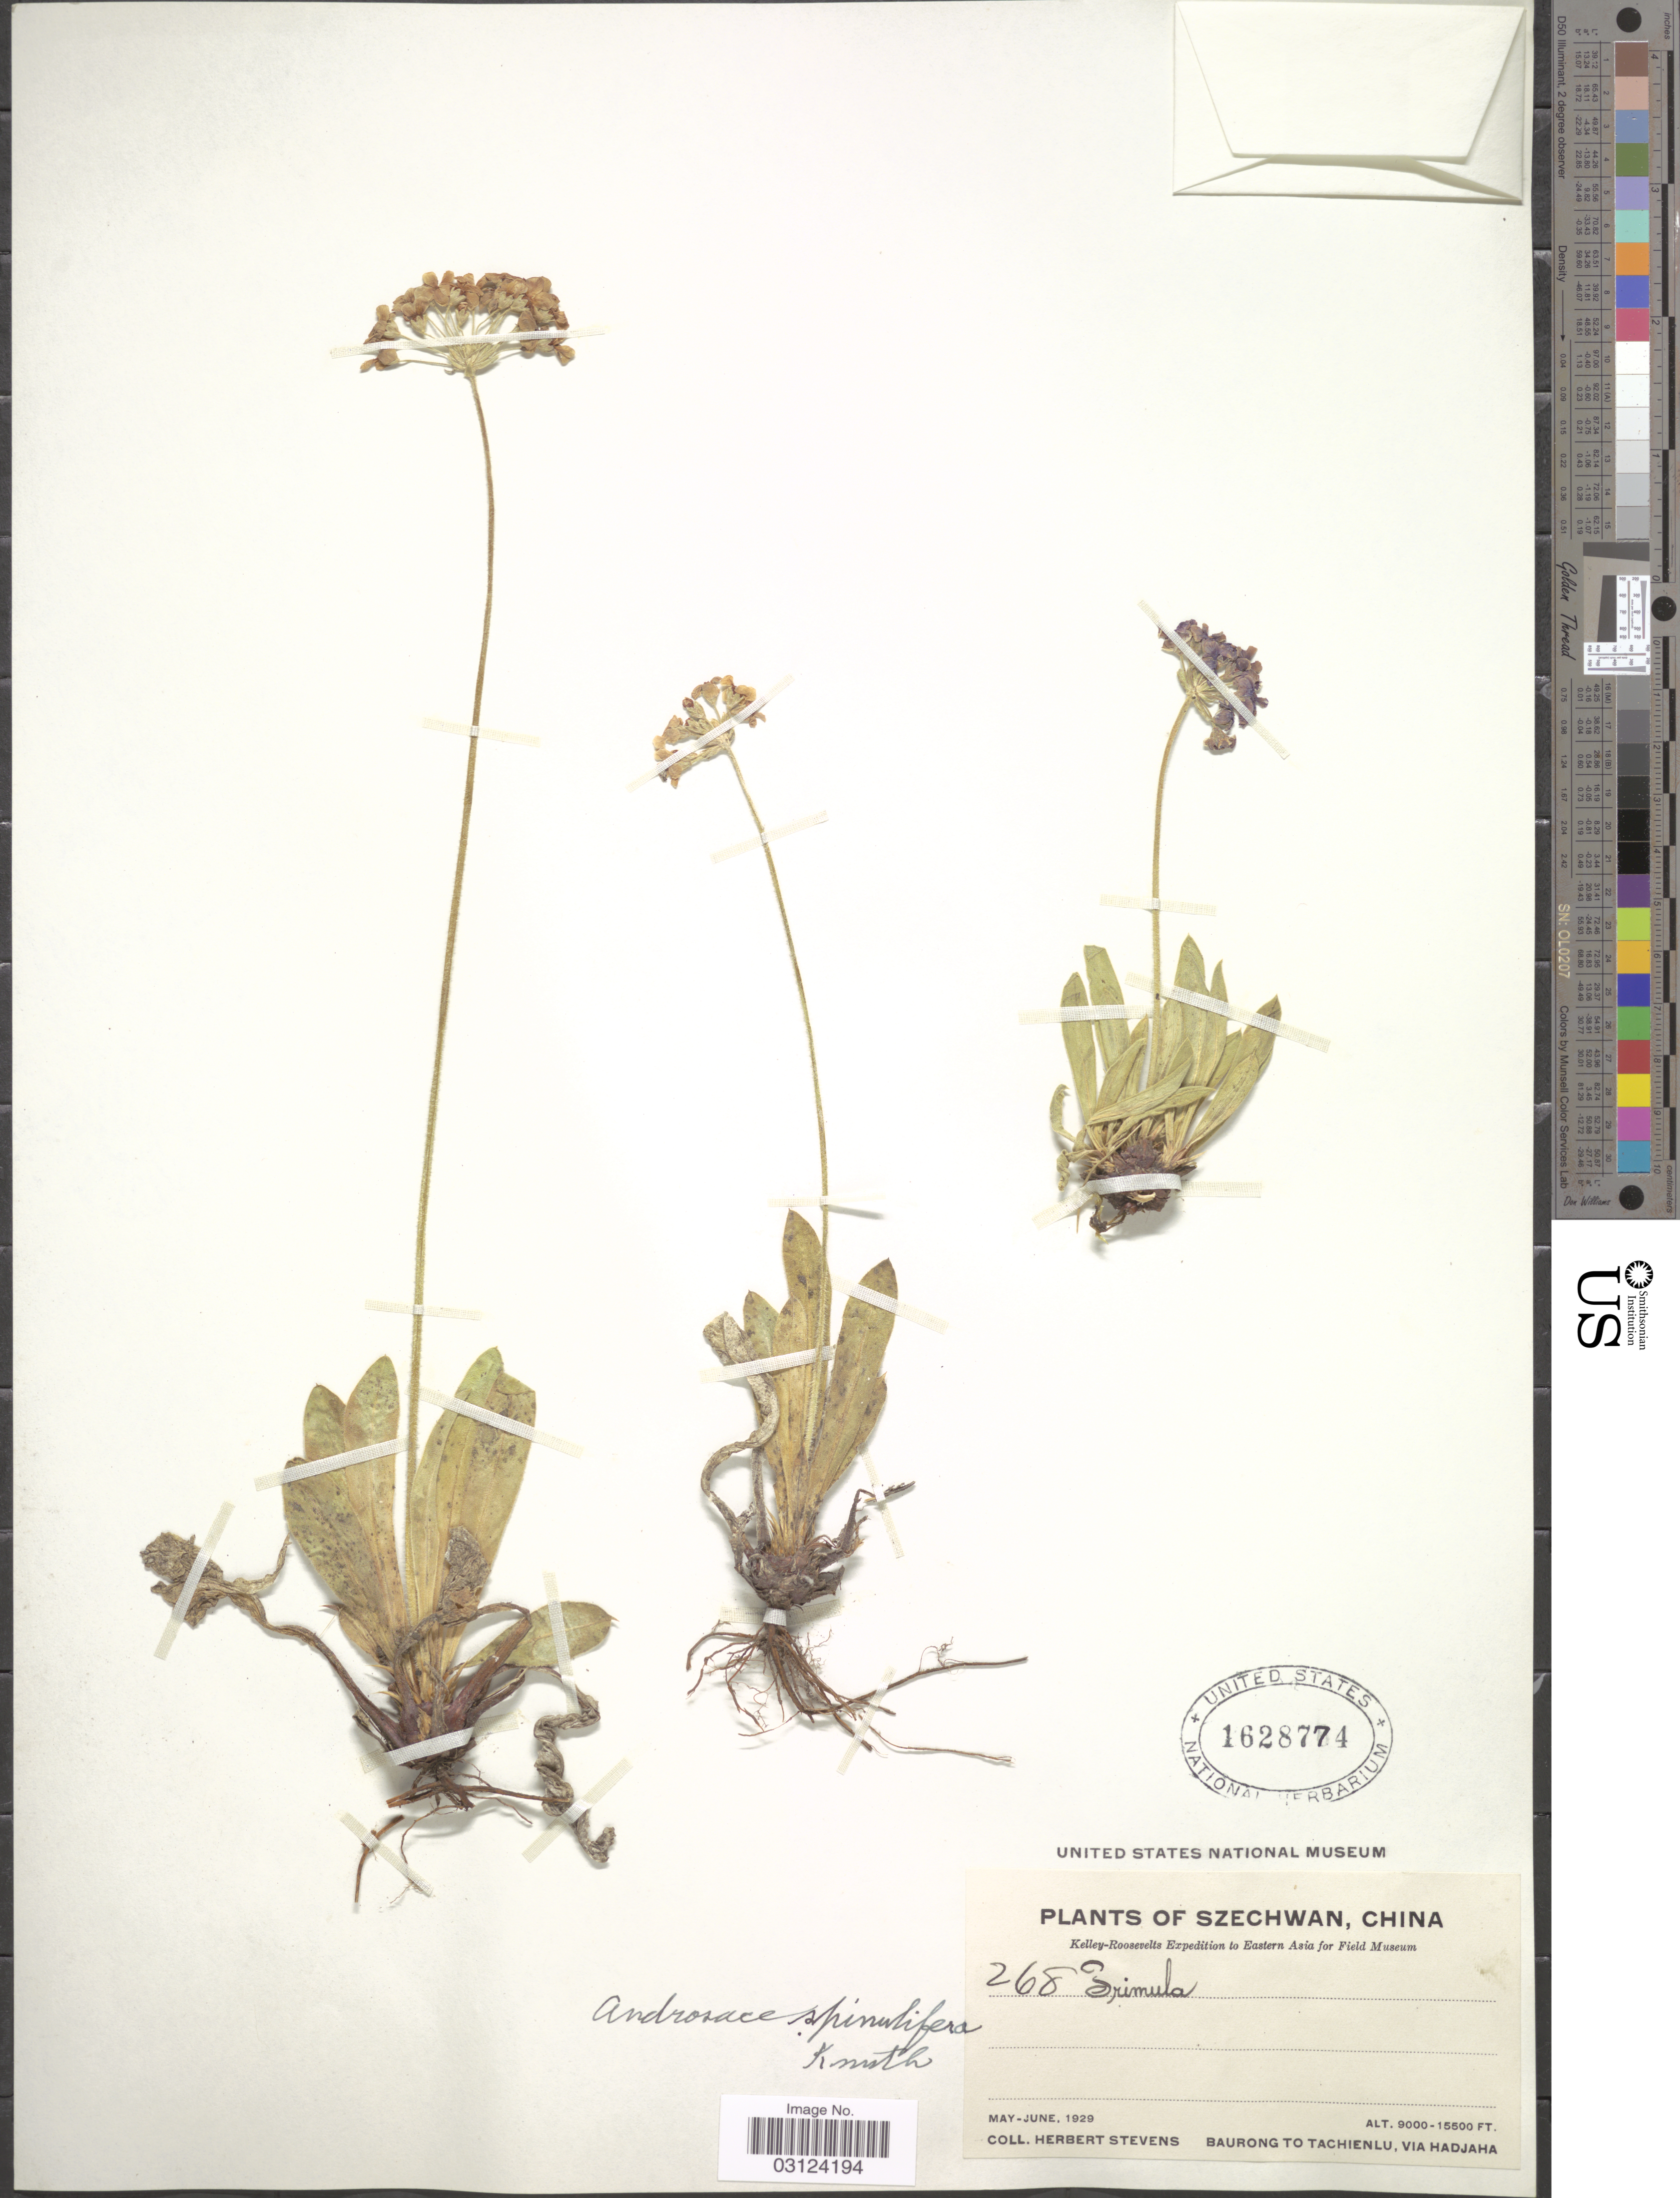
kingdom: Plantae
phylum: Tracheophyta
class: Magnoliopsida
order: Ericales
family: Primulaceae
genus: Androsace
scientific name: Androsace spinulifera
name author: (Franch.) R. Knuth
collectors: H. Stevens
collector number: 268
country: China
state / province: Sichuan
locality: Szechwan, Eastern Asia, Baurong to Tachienlu, via Hadjaha.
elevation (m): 2743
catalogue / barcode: US 1628774